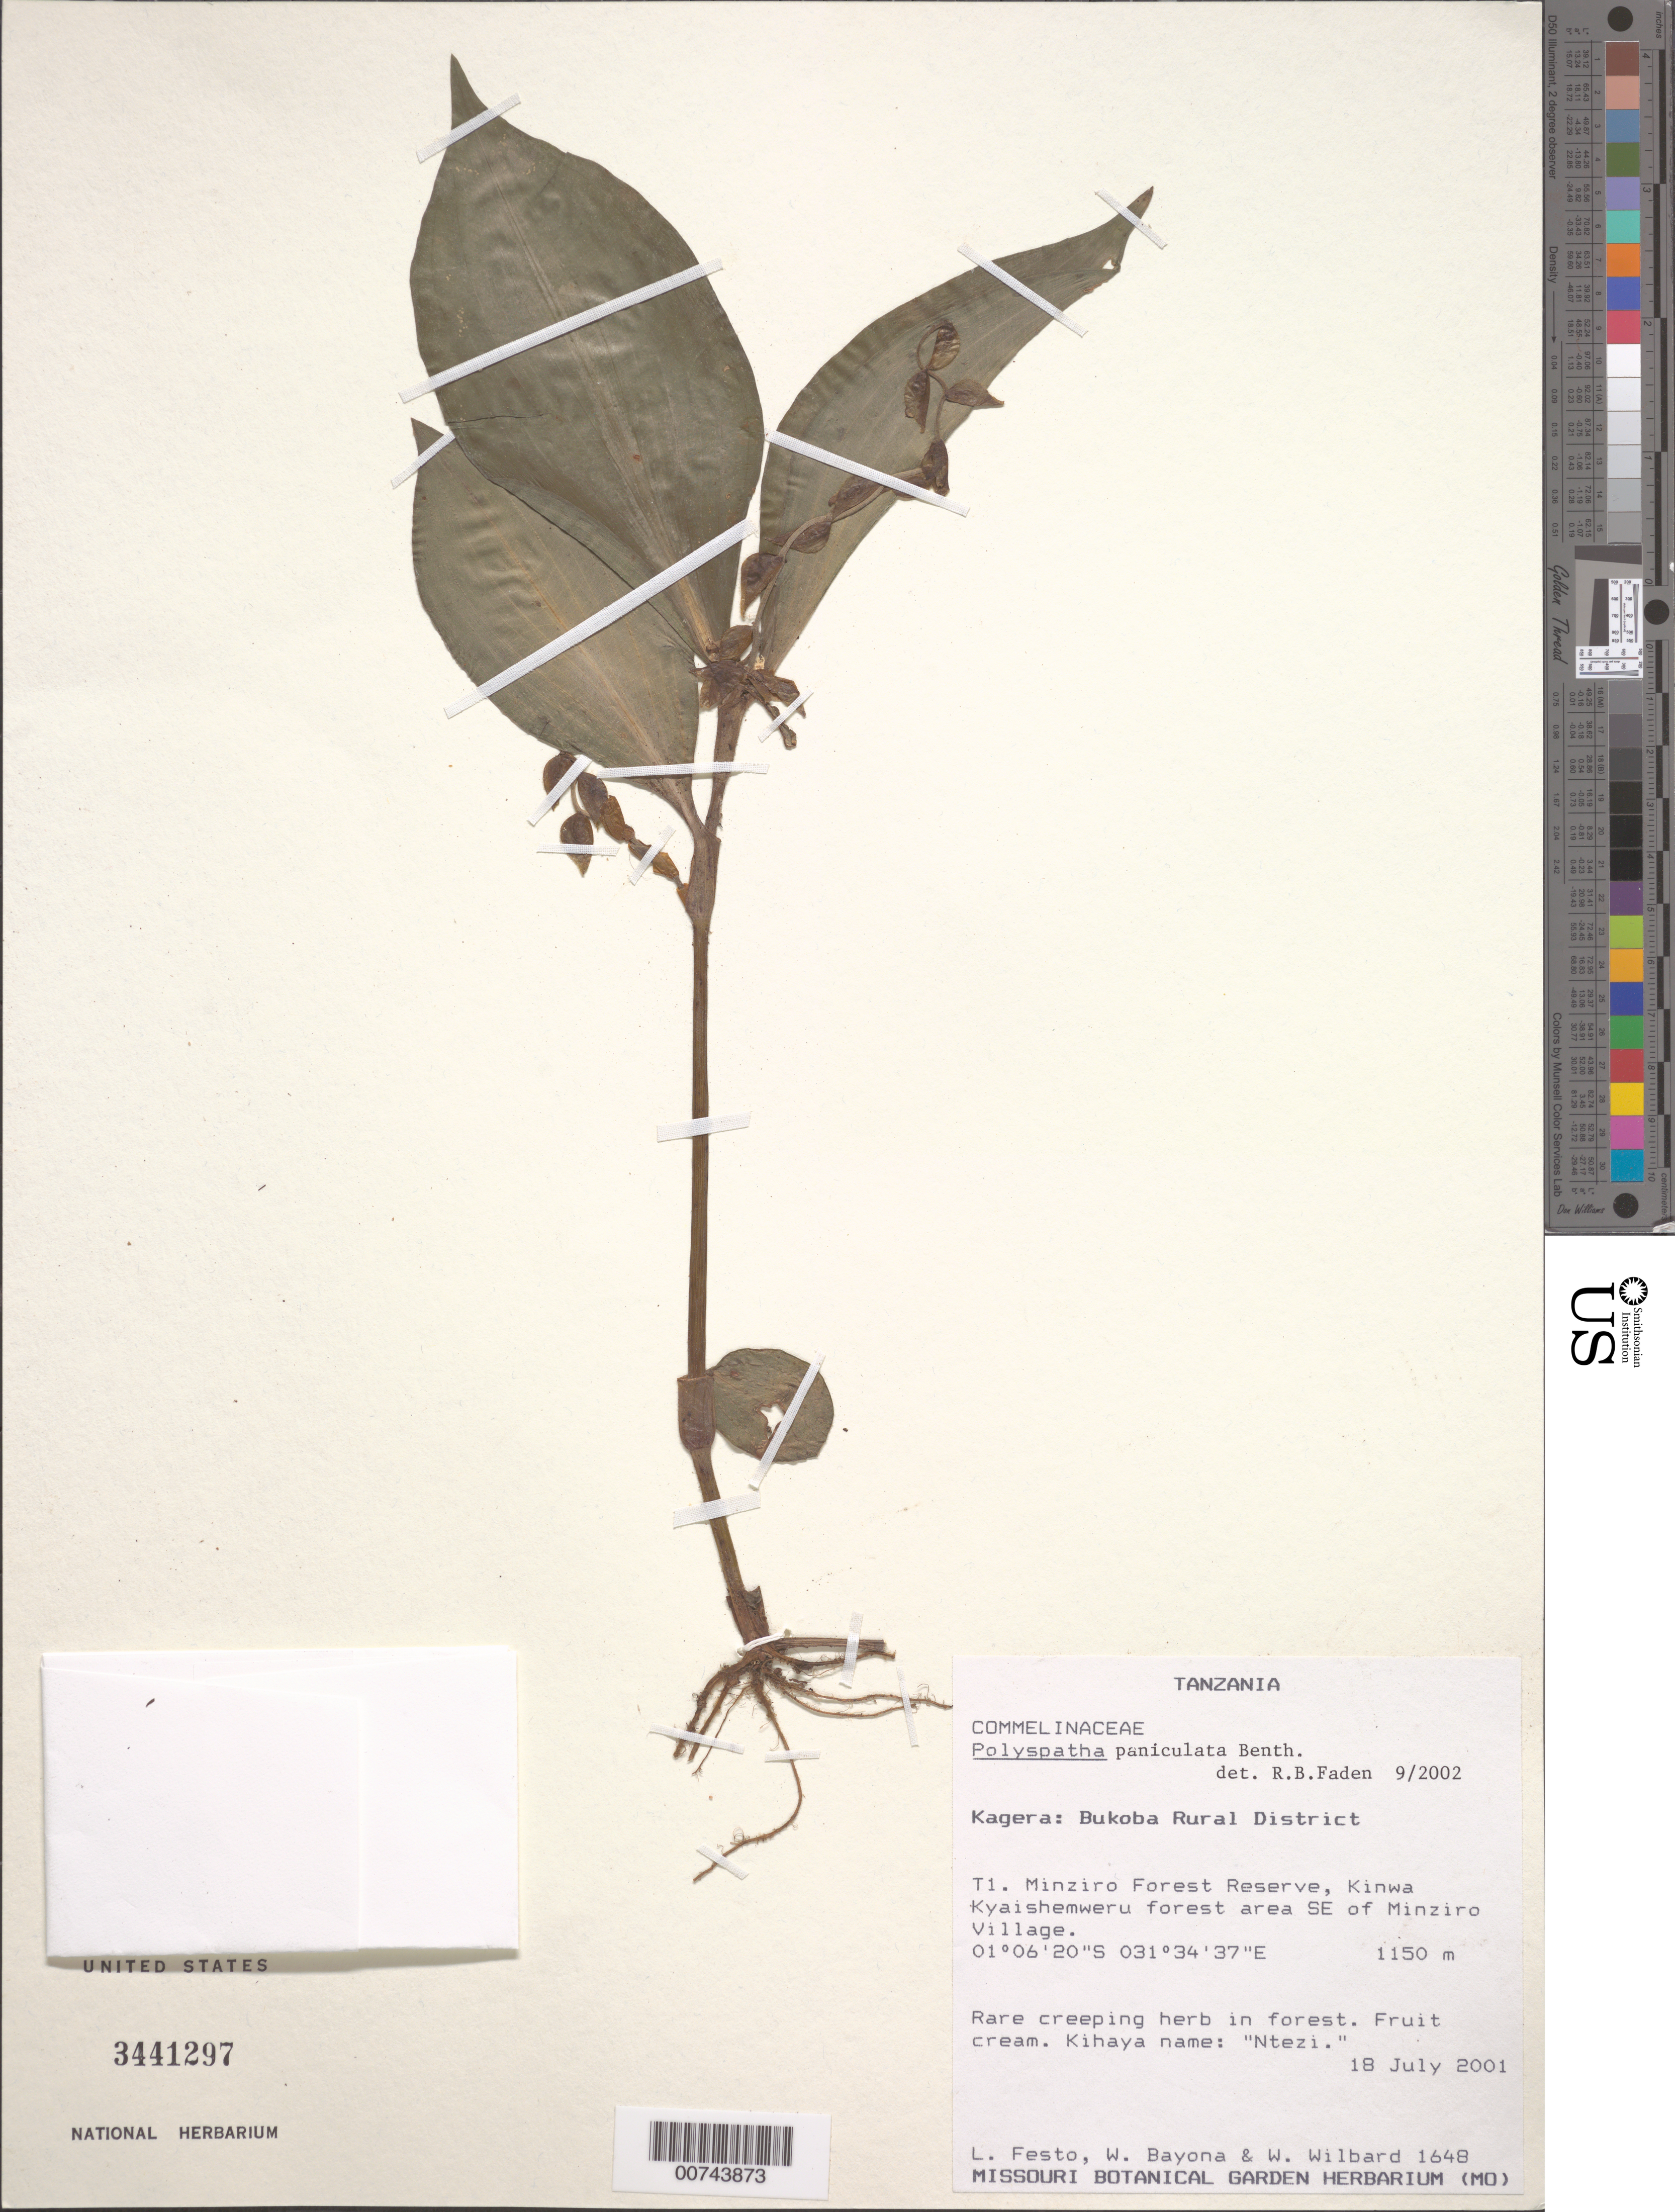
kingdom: Plantae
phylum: Tracheophyta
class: Liliopsida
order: Commelinales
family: Commelinaceae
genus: Polyspatha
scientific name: Polyspatha paniculata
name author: Benth.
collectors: L. Festo, W. Bayona & W. Wilbard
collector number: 1648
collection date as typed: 18 Jul 2001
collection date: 2001-07-18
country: Tanzania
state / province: Kagera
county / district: Bukoba Rural Dist.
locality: T1 Minziro Forest Reserve, Kinwa Kyaishemweru forest area SE of Minziro Village.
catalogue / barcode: US 3441297